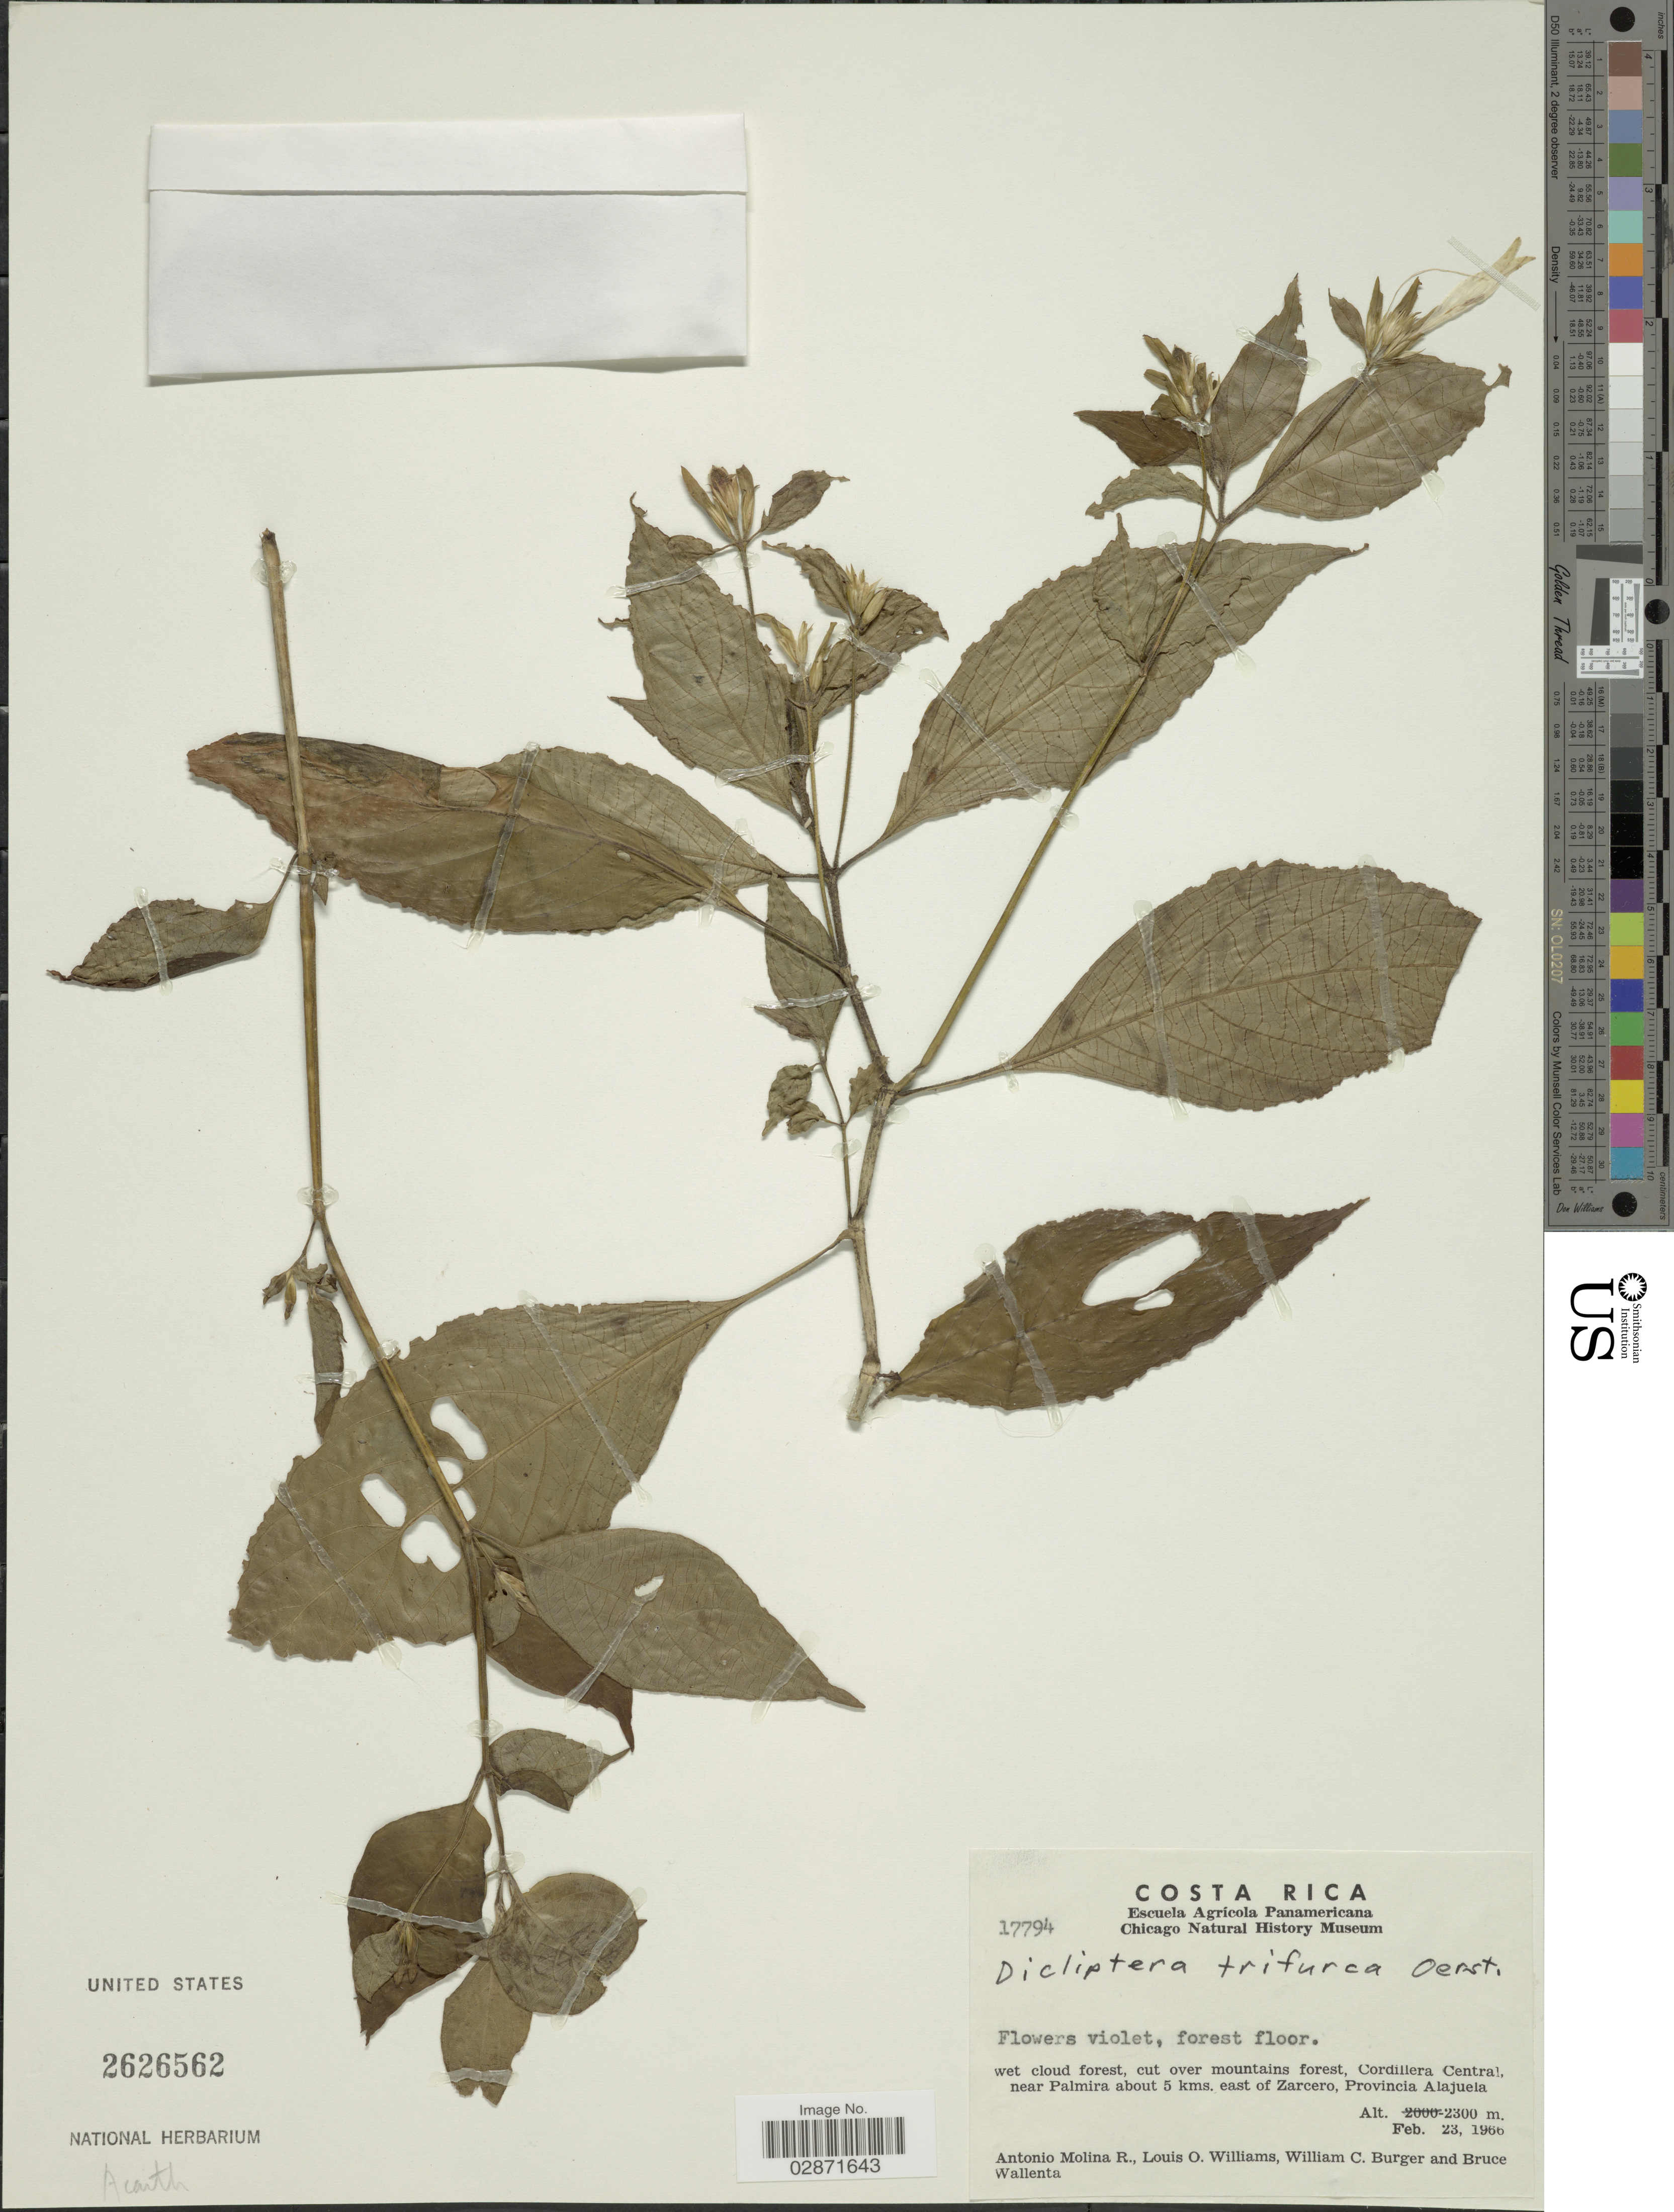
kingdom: Plantae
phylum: Tracheophyta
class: Magnoliopsida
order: Lamiales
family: Acanthaceae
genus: Dicliptera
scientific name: Dicliptera trifurca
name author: Oerst.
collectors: A. Molina R., L. O. Williams, W. Burger & B. Wallenta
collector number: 17794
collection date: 1966-02-23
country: Costa Rica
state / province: Alajuela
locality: Cordillera Central near Palmira about 5 kms. east of Zarcero, Provincia Alajuela.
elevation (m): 2300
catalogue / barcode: US 2626562